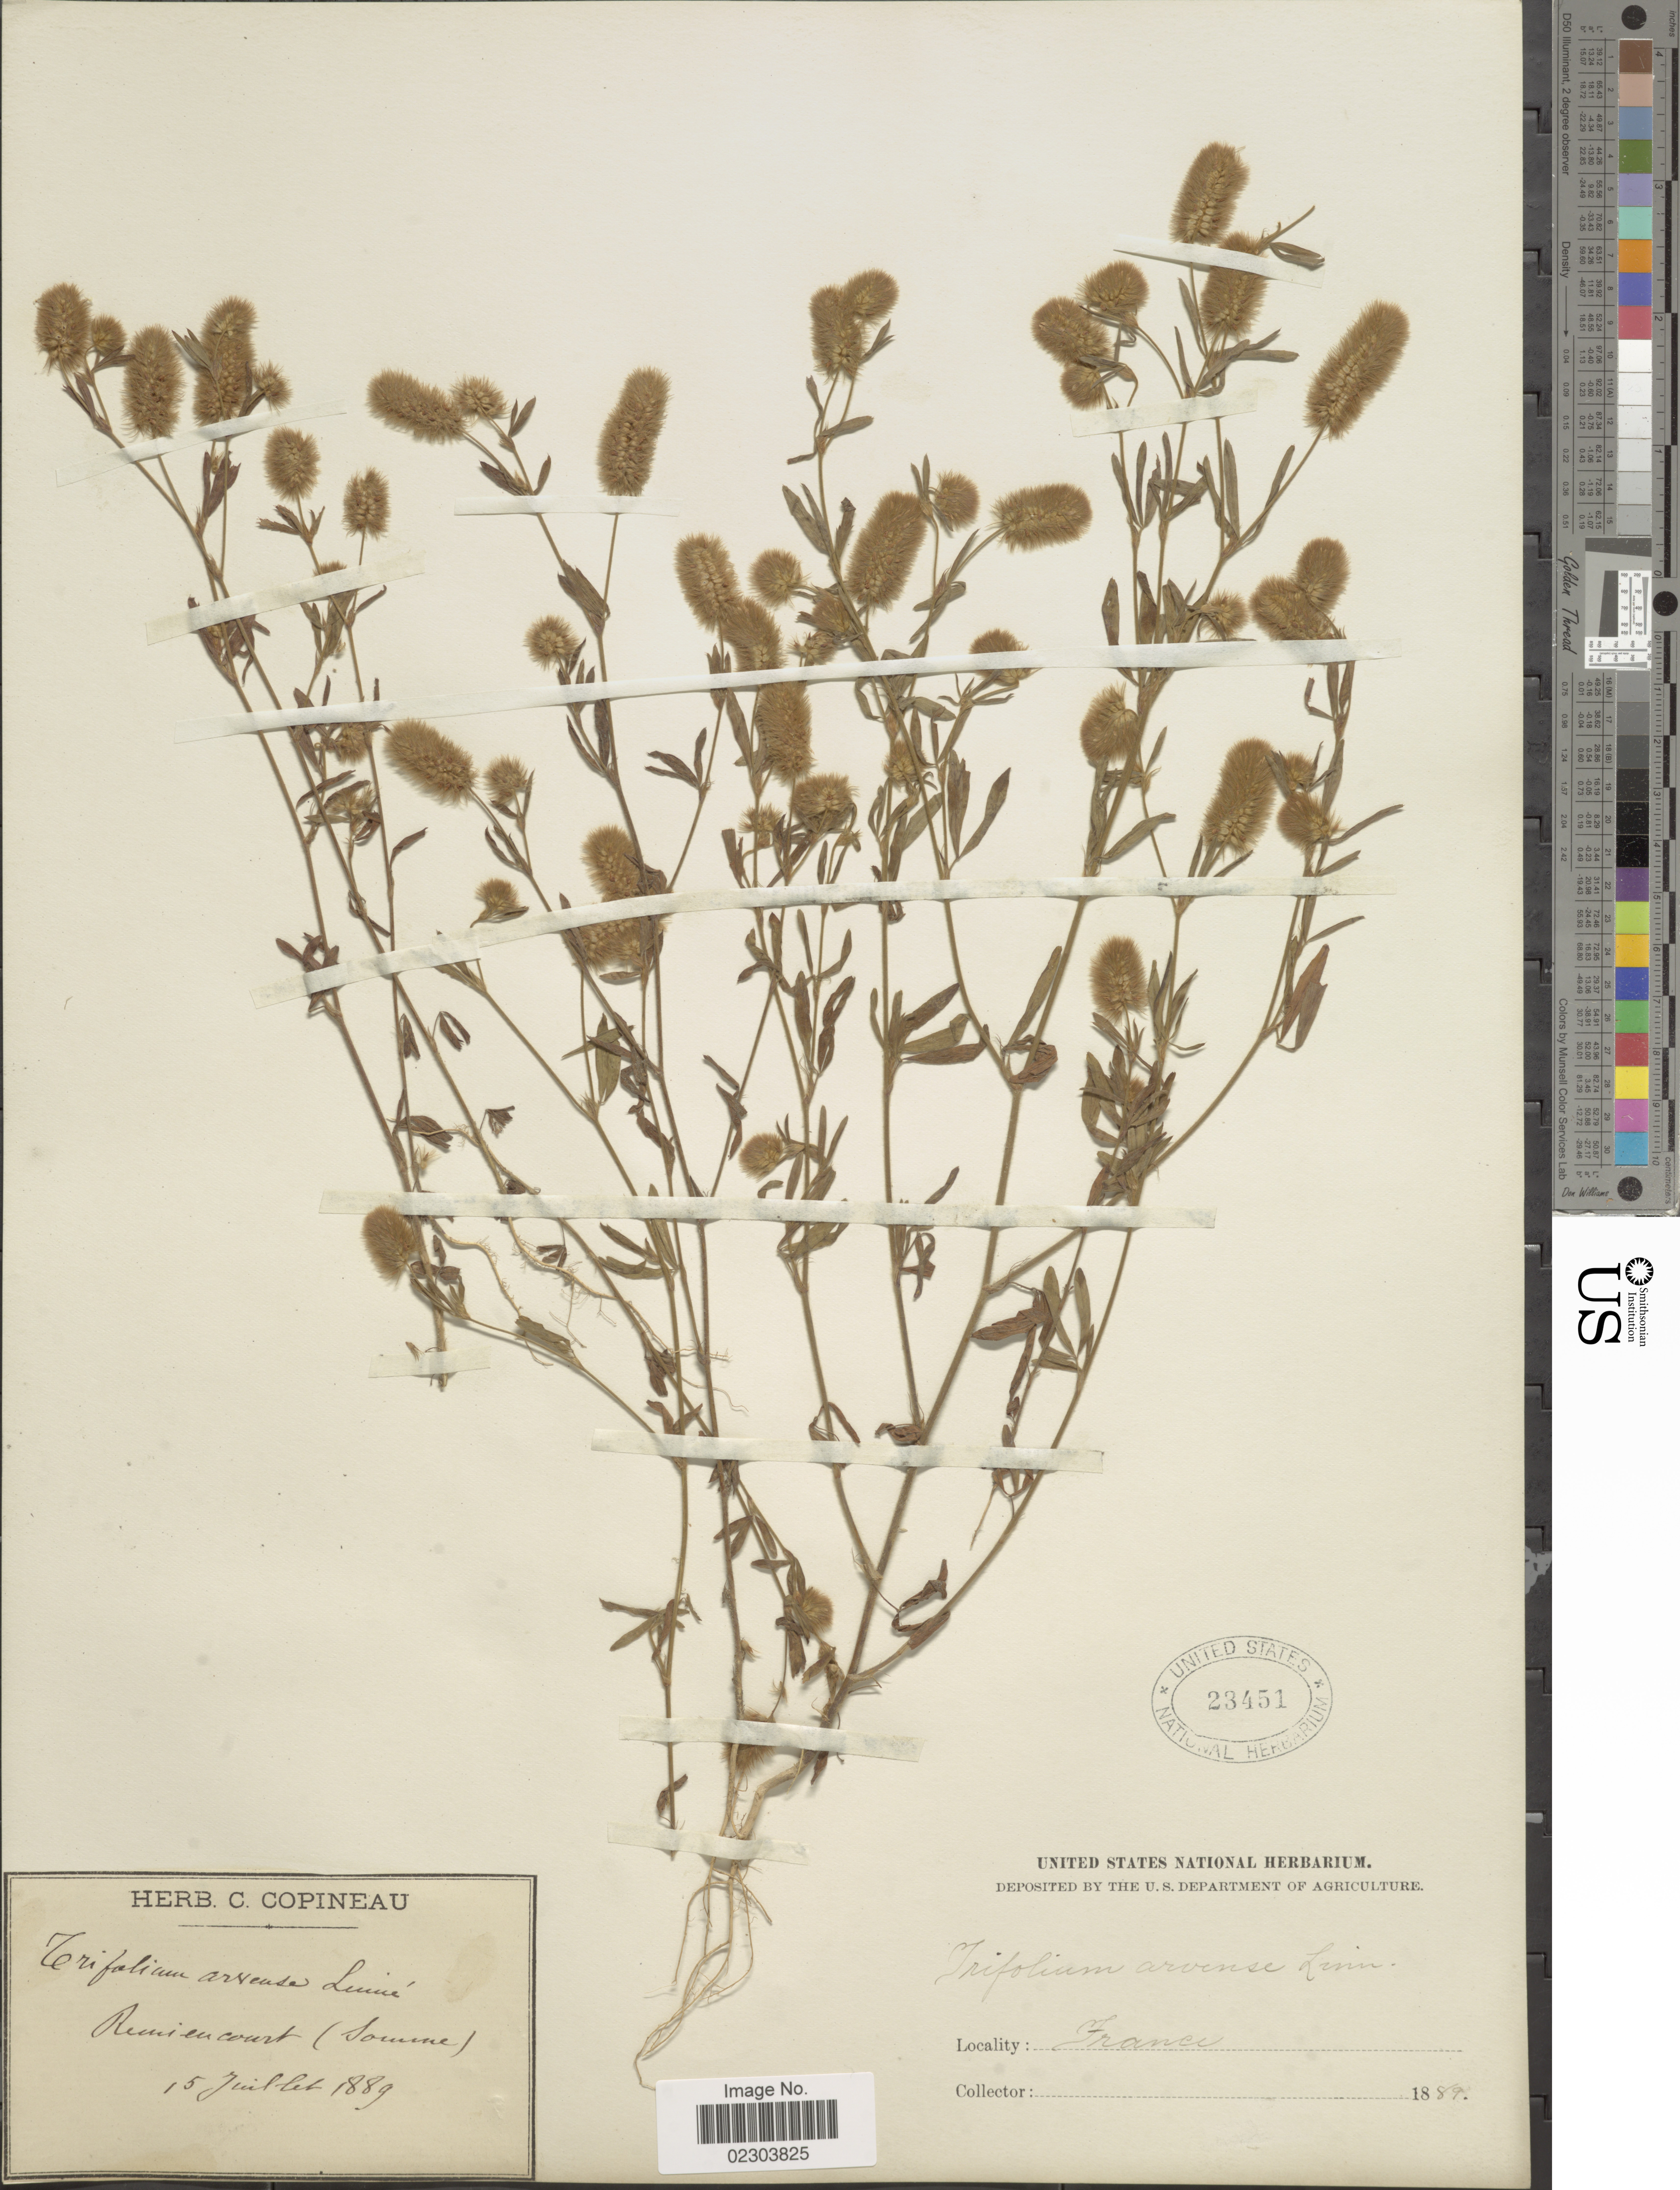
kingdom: Plantae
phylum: Tracheophyta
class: Magnoliopsida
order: Fabales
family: Fabaceae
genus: Trifolium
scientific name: Trifolium arvense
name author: L.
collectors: ex herb. C. Copineau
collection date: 1889-07-15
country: France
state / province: Hauts-de-France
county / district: Somme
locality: Remiencourt (Somme)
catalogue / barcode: US 23451